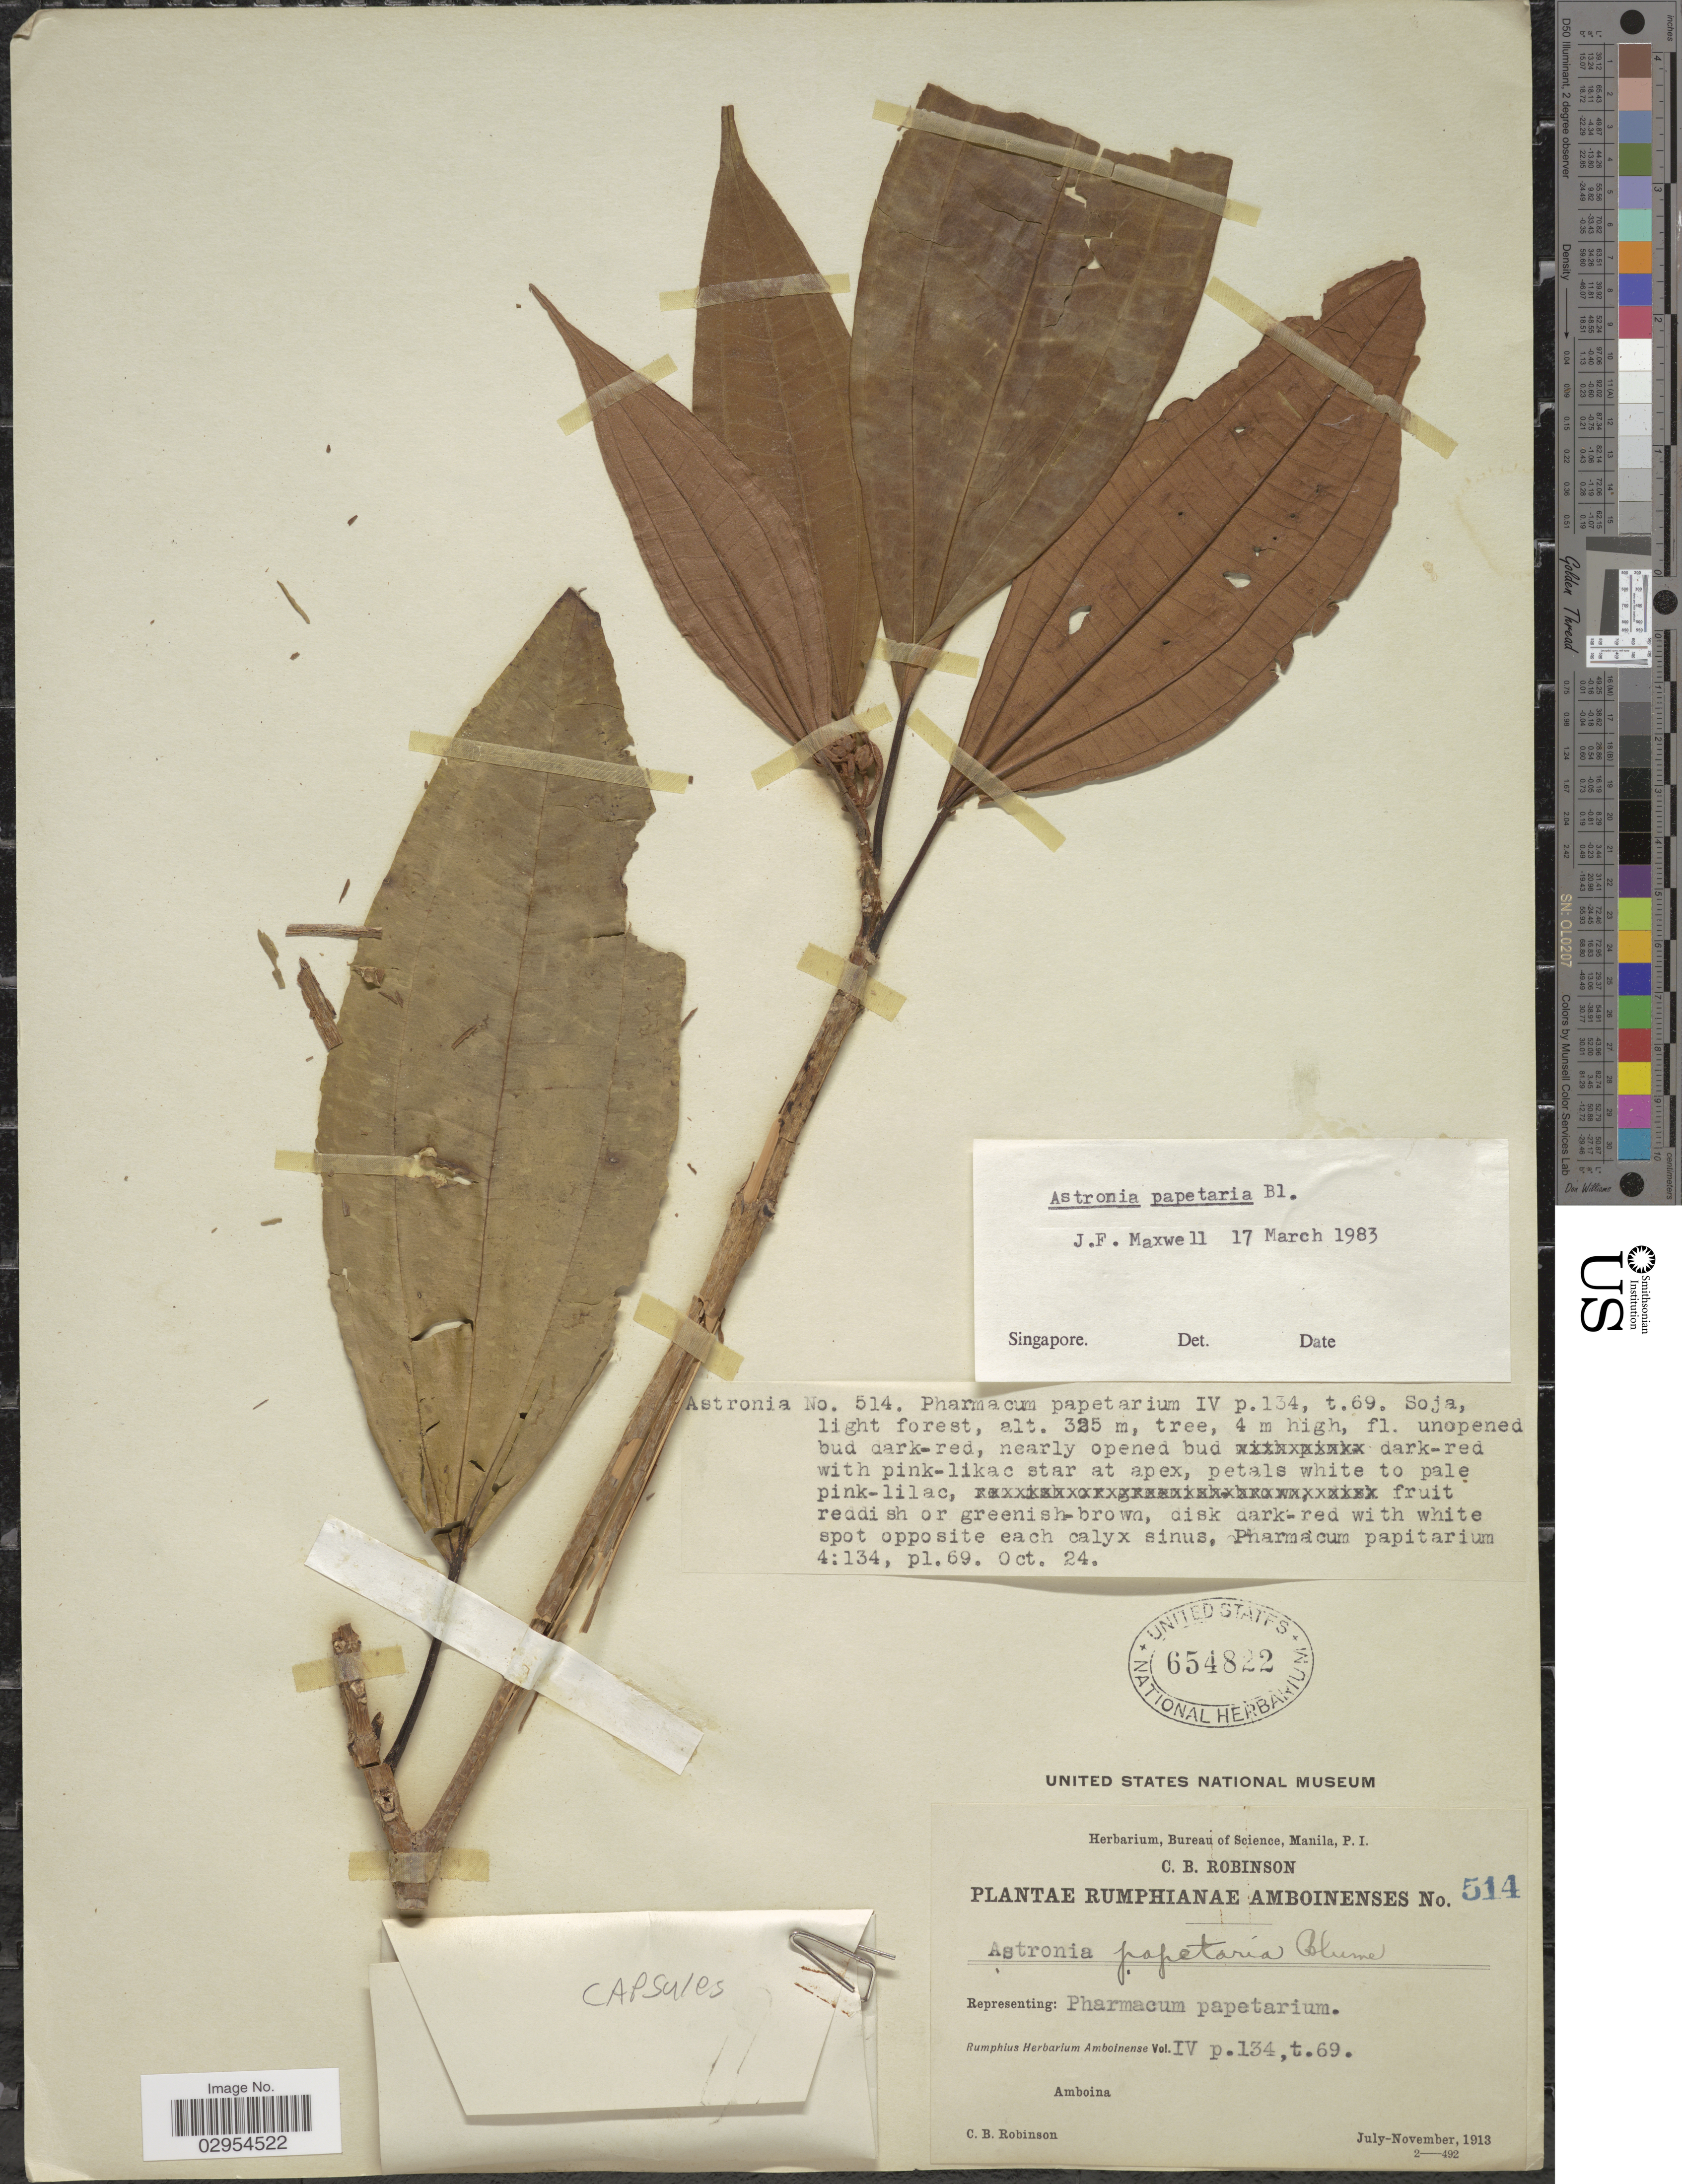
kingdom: Plantae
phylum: Tracheophyta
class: Magnoliopsida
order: Myrtales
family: Melastomataceae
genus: Astronia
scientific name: Astronia papetaria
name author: Blume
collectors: C. Robinson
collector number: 514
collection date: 1913-07/1913-11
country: Indonesia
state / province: Maluku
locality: Amboina.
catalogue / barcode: US 654822